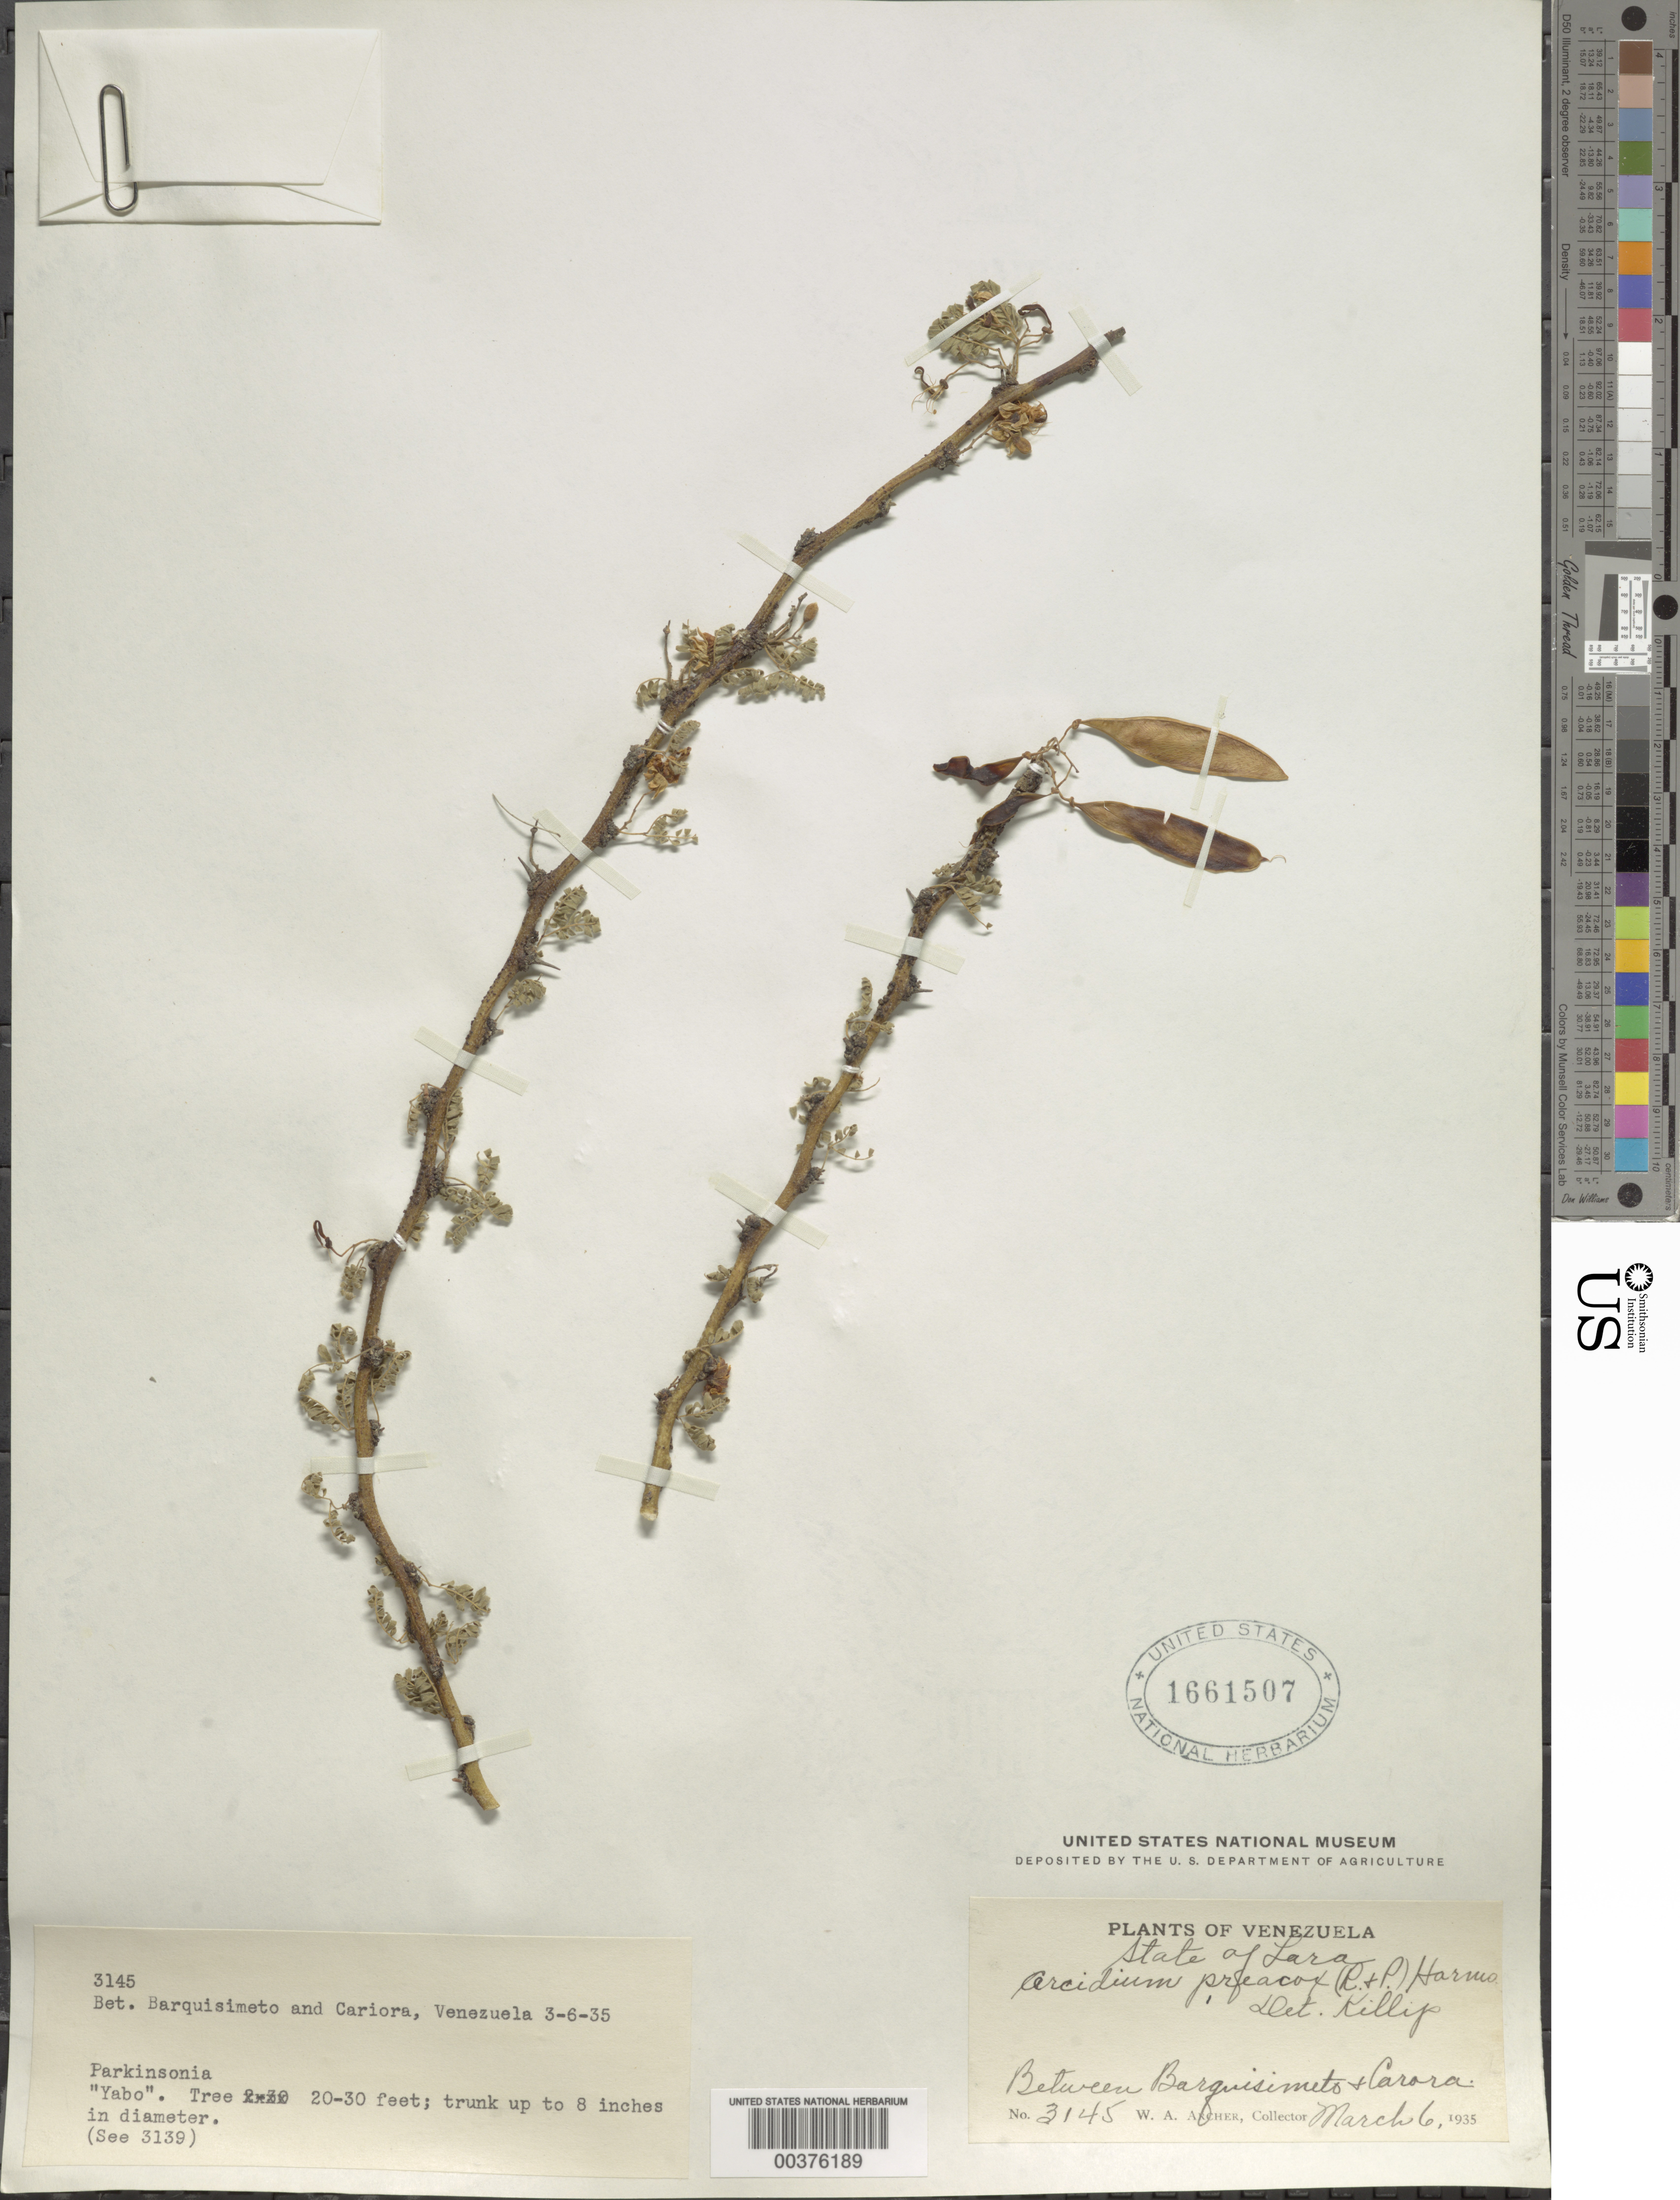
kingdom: Plantae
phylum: Tracheophyta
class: Magnoliopsida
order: Fabales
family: Fabaceae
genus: Parkinsonia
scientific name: Parkinsonia praecox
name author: (Ruiz & Pav.) J.E. Hawkins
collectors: W. A. Archer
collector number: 3145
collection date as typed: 06 Mar 1935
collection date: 1935-03-06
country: Venezuela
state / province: Lara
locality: Between barquisimeto and carora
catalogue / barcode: US 1661507